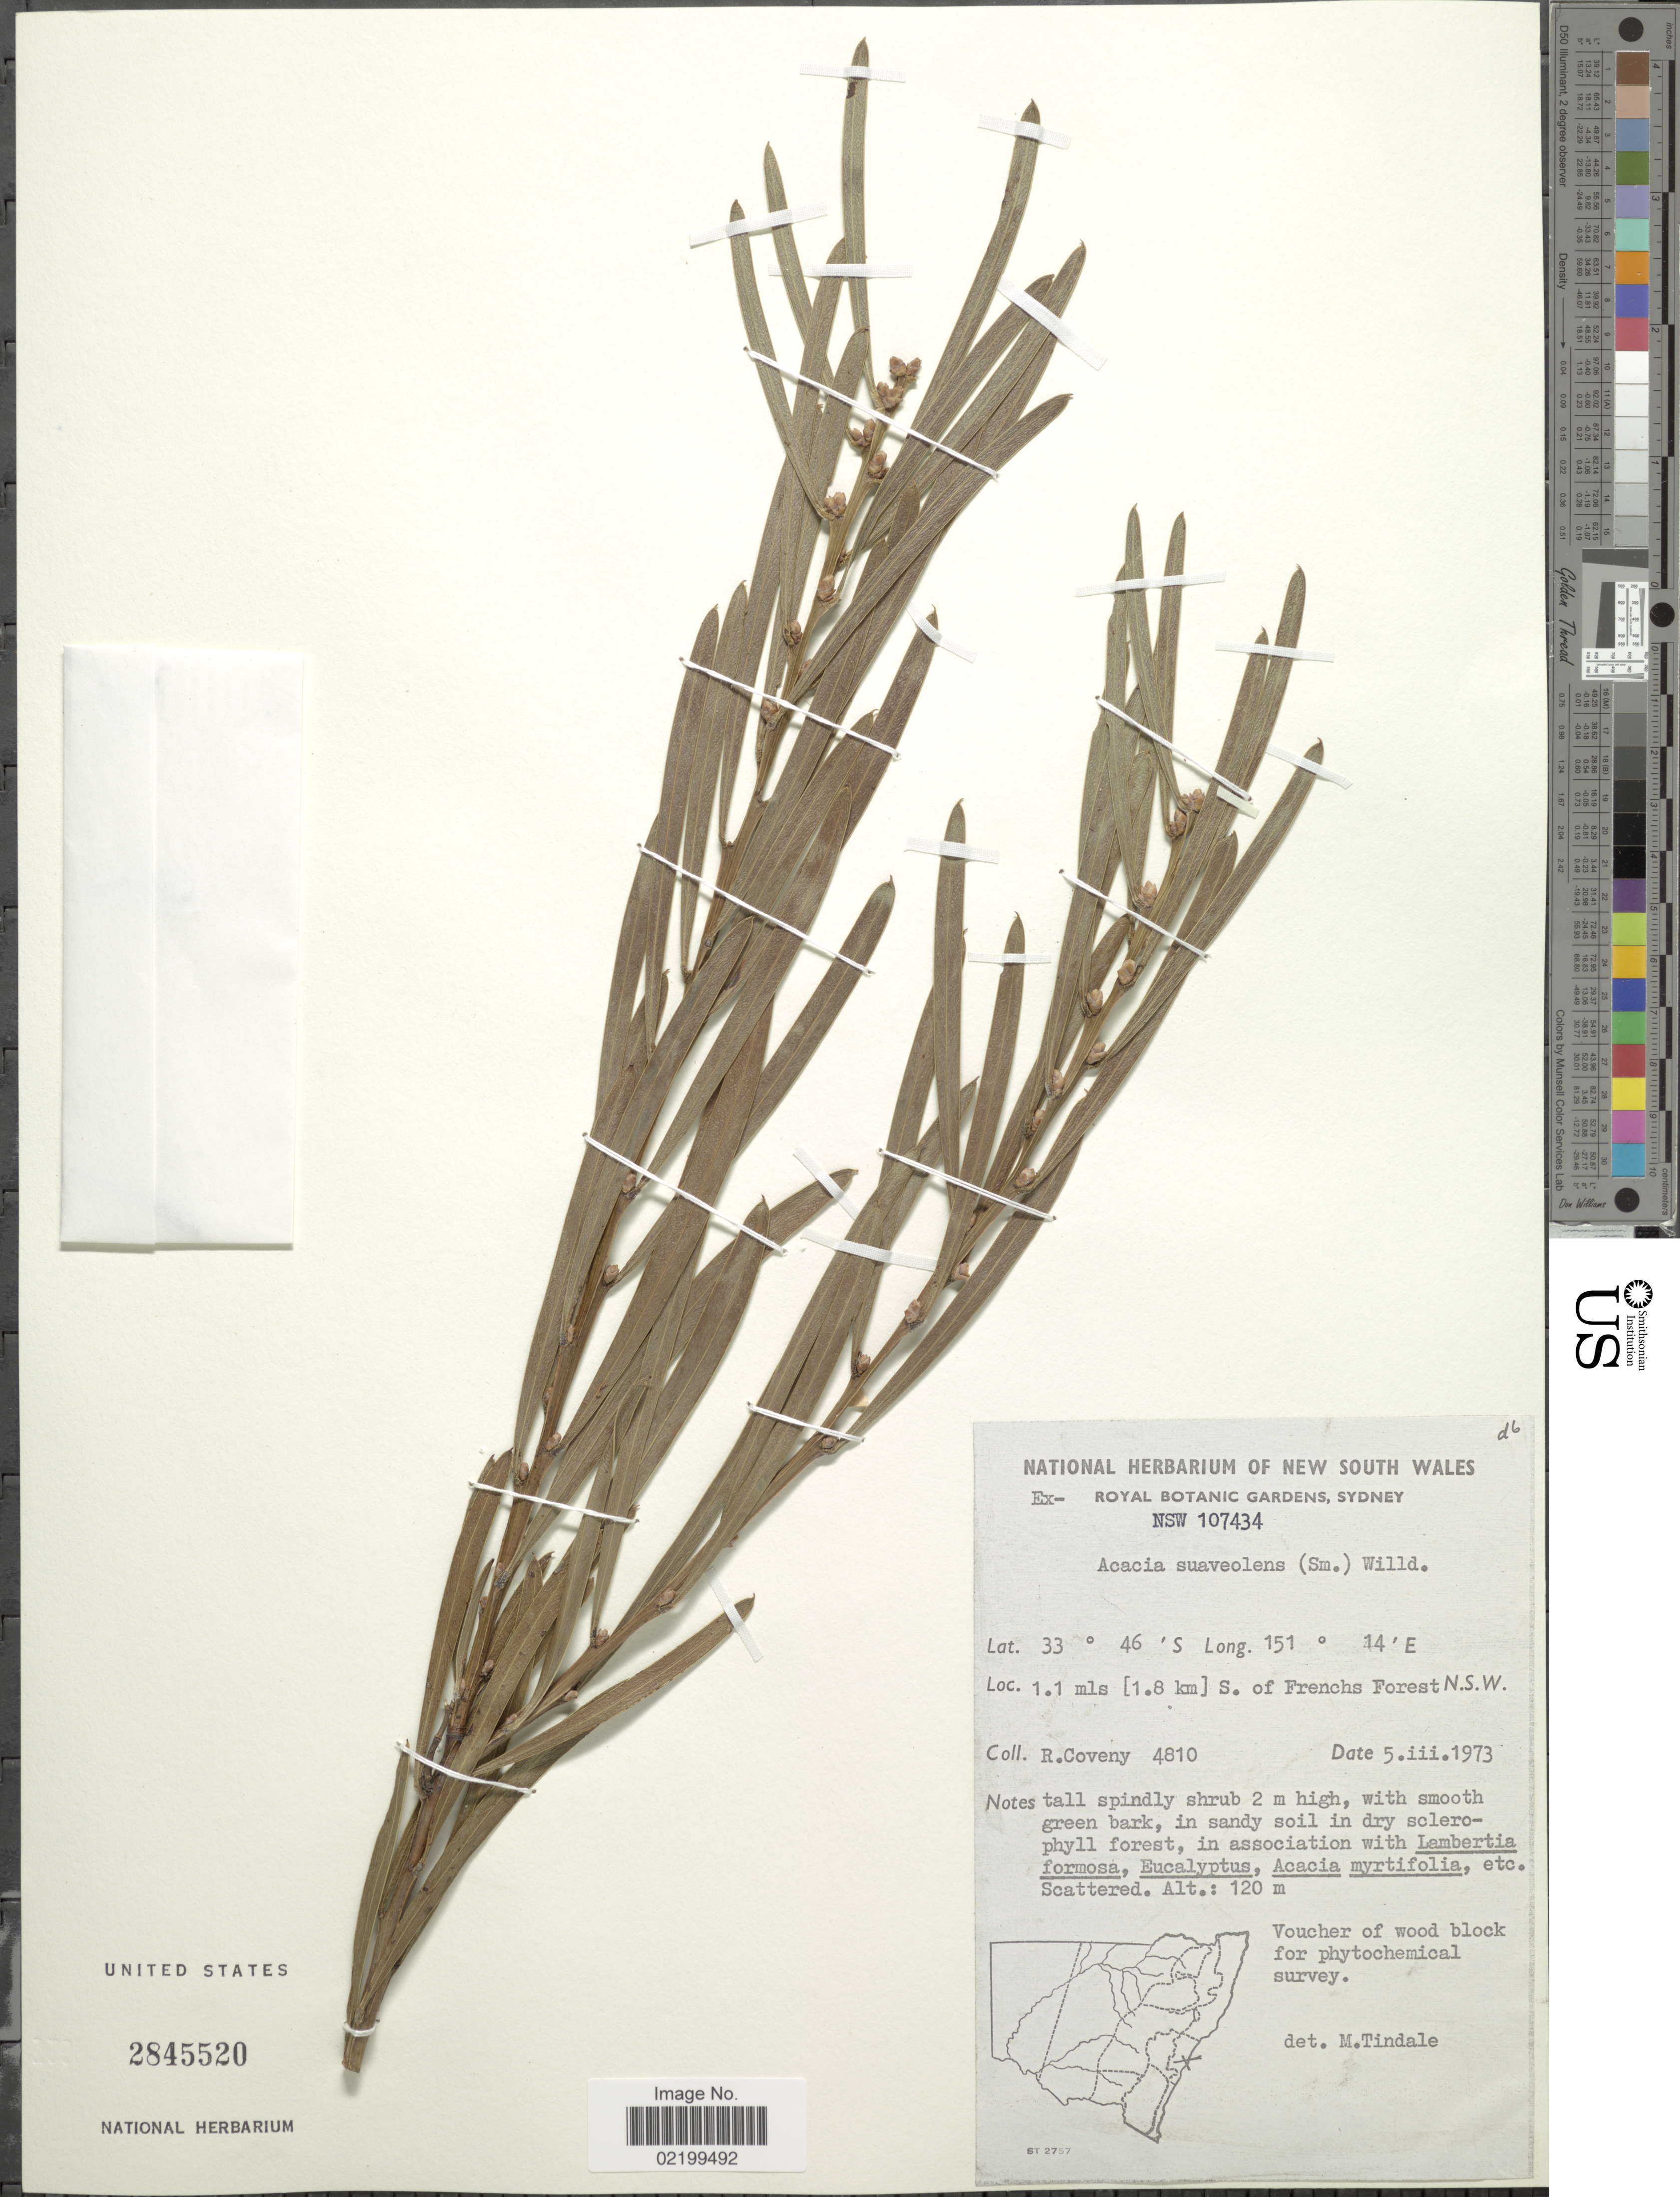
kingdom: Plantae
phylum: Tracheophyta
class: Magnoliopsida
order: Fabales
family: Fabaceae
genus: Acacia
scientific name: Acacia suaveolens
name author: (Sm.) Willd.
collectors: R. Coveny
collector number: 4810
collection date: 1973-03-05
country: Australia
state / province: New South Wales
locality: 1.1 mls (1.8 km) S. of Frenchs Forest, N.S.W.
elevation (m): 120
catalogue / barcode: US 2845520